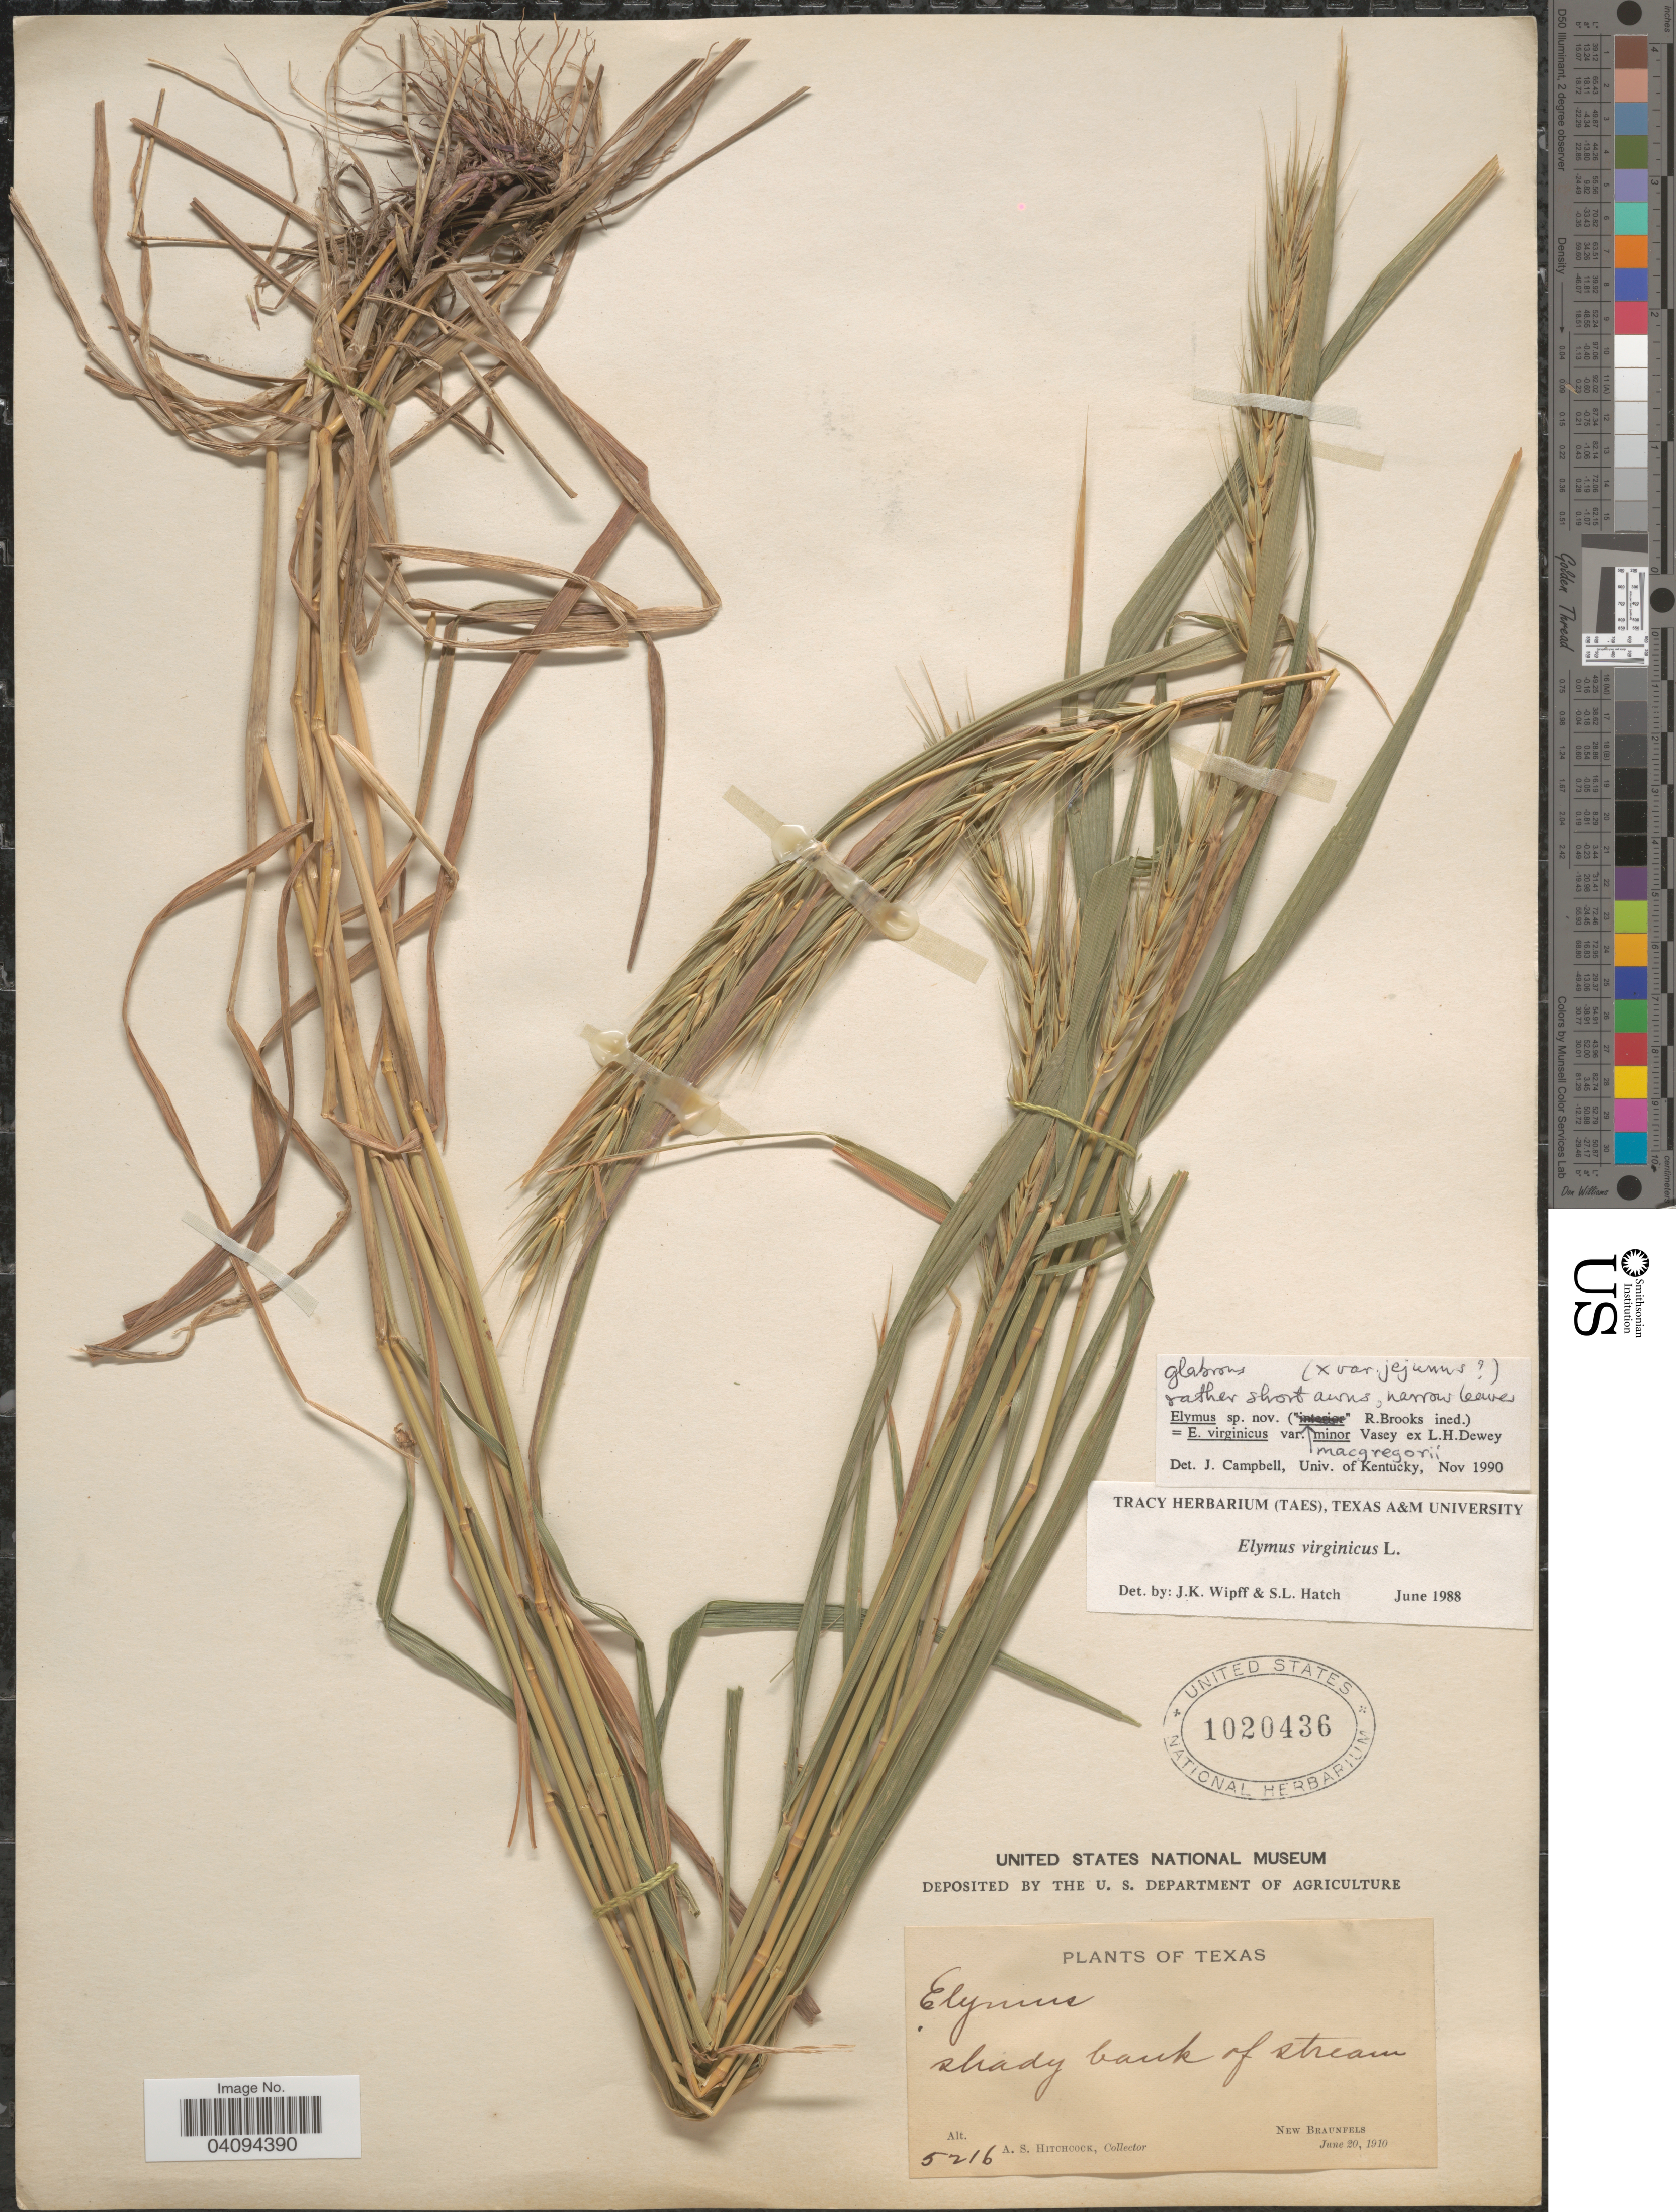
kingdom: Plantae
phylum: Tracheophyta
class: Liliopsida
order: Poales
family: Poaceae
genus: Elymus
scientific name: Elymus macgregorii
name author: R.E. Brooks & J.J.N. Campb.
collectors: A. S. Hitchcock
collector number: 5216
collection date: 1910-06-20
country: United States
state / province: Texas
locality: Shady bank of stream. New Braunfels.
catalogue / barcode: US 1020436